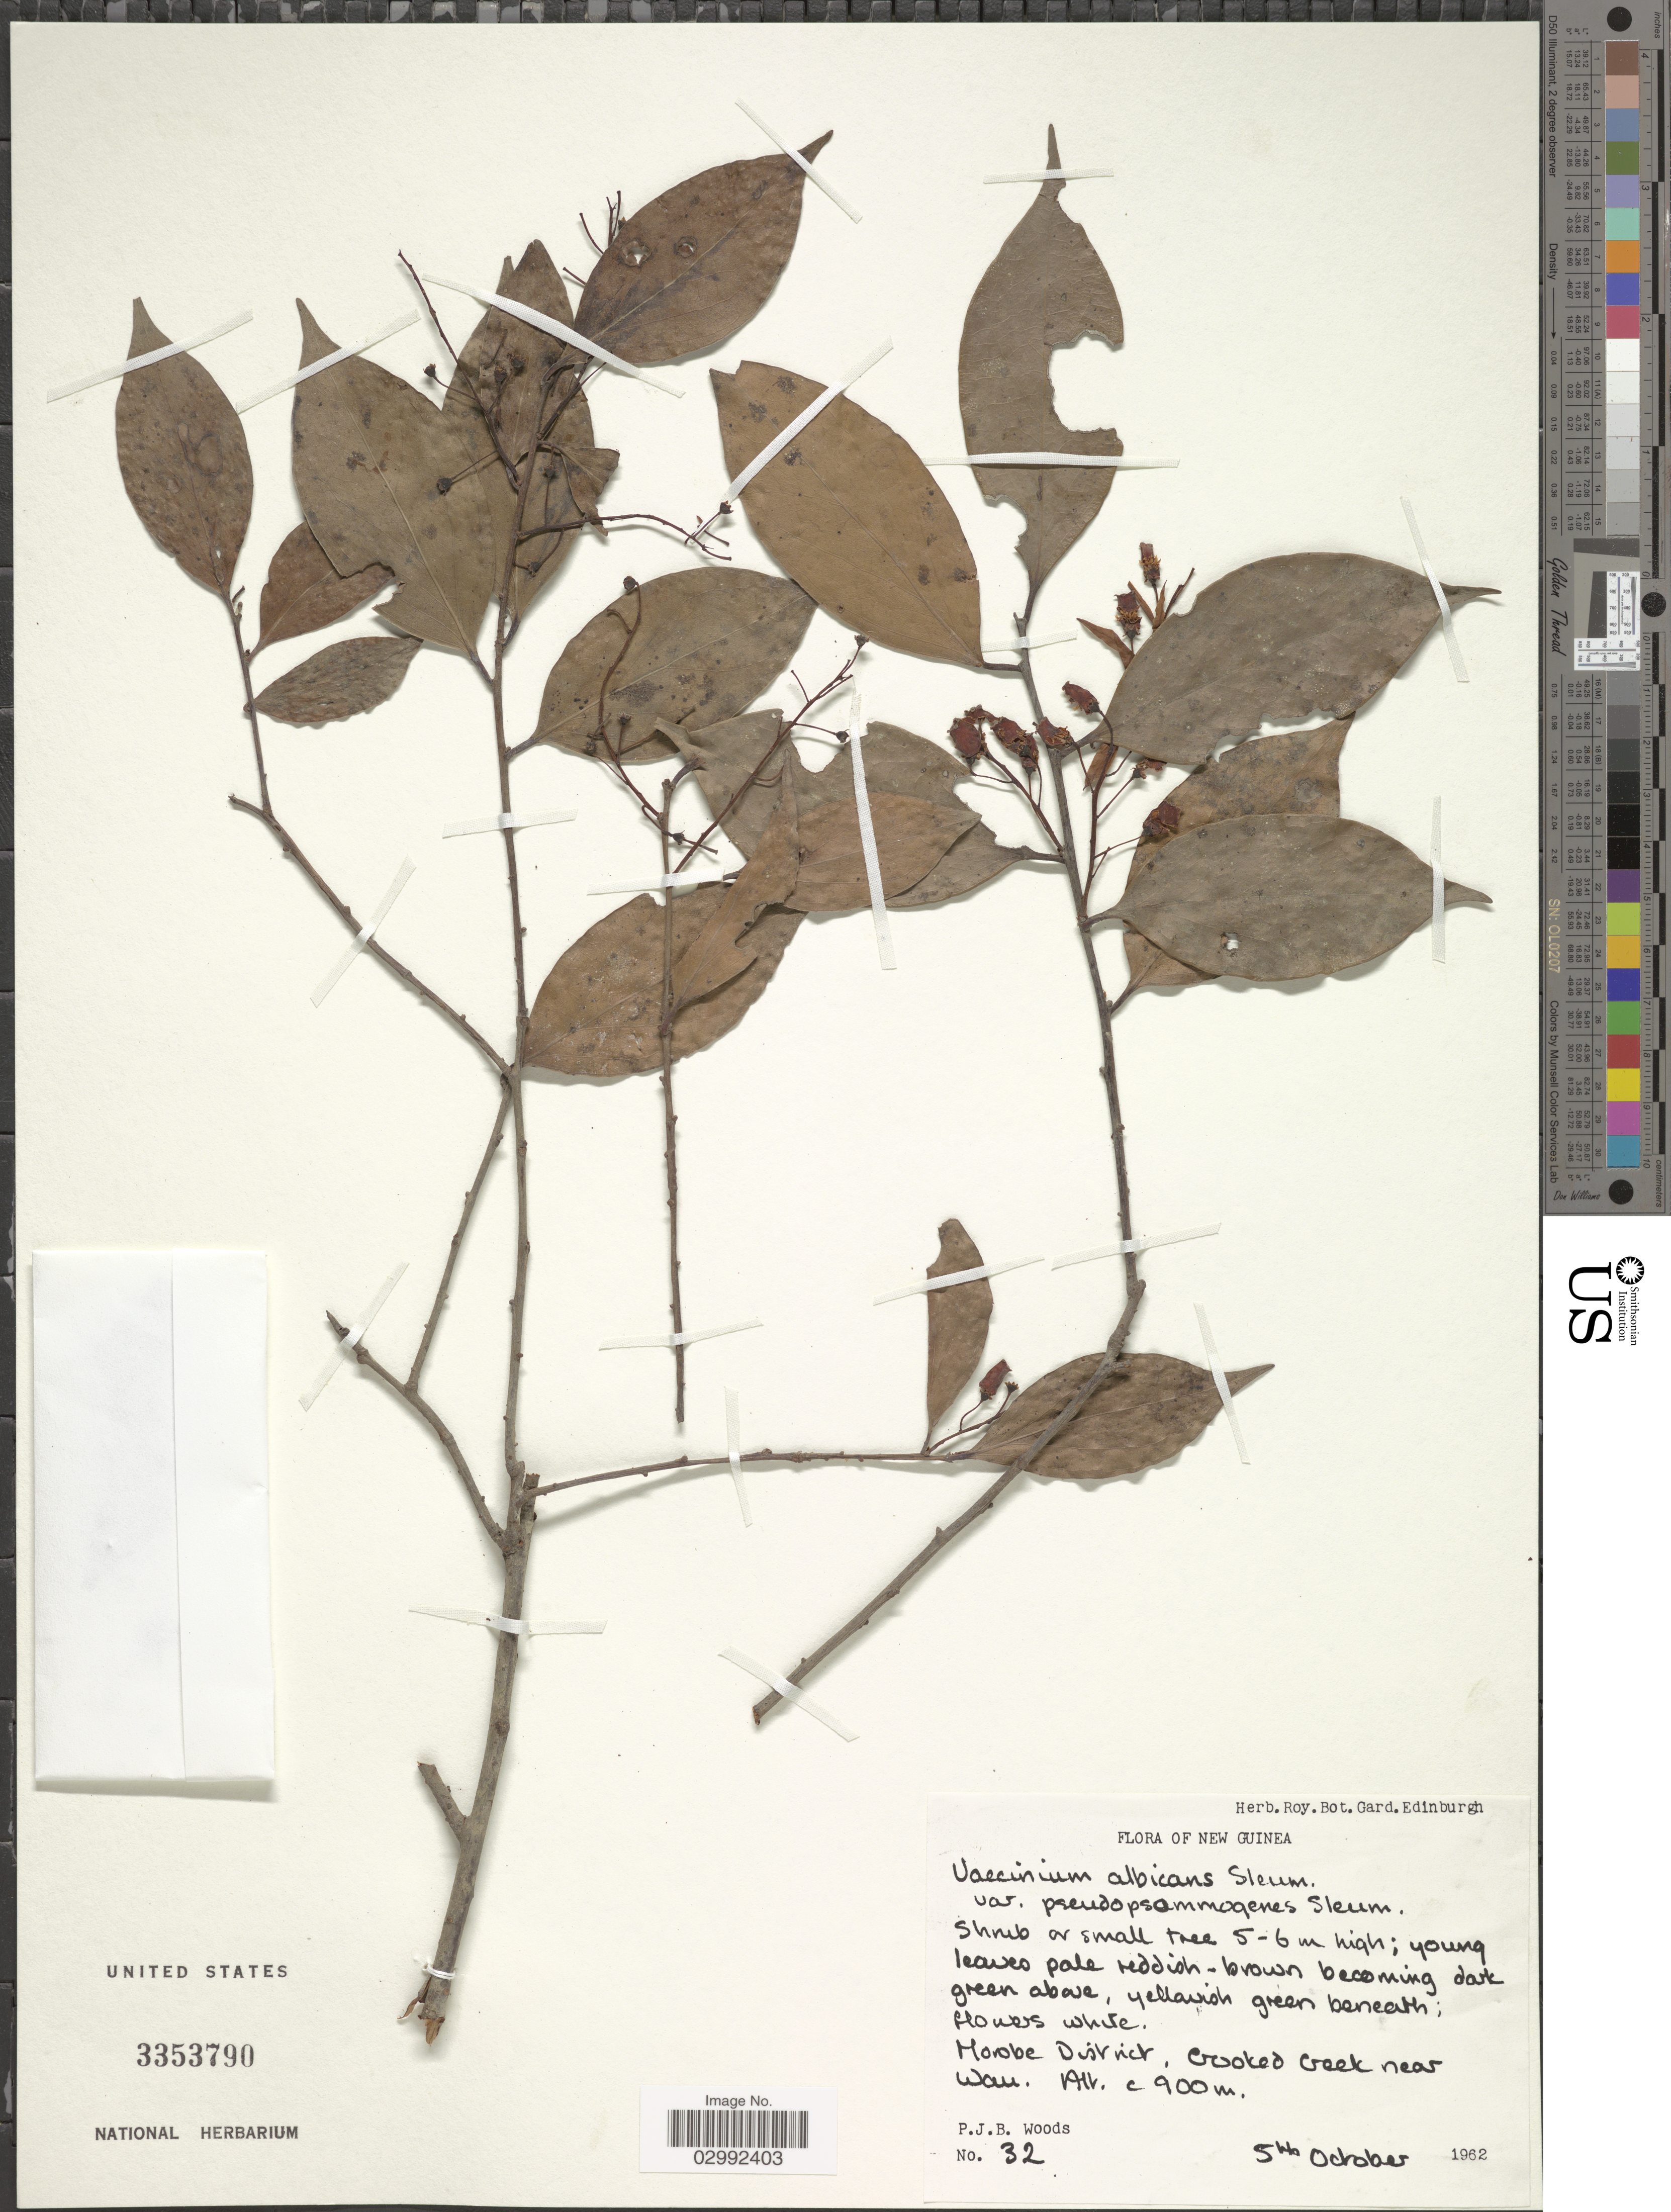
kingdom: Plantae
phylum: Tracheophyta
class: Magnoliopsida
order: Ericales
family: Ericaceae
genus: Vaccinium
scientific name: Vaccinium albicans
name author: Sleumer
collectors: P. Woods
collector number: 32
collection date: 1962-10-05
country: Papua New Guinea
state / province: Morobe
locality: New Guinea. Morobe District, Crooked Creek near Wau.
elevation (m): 900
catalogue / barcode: US 3353790